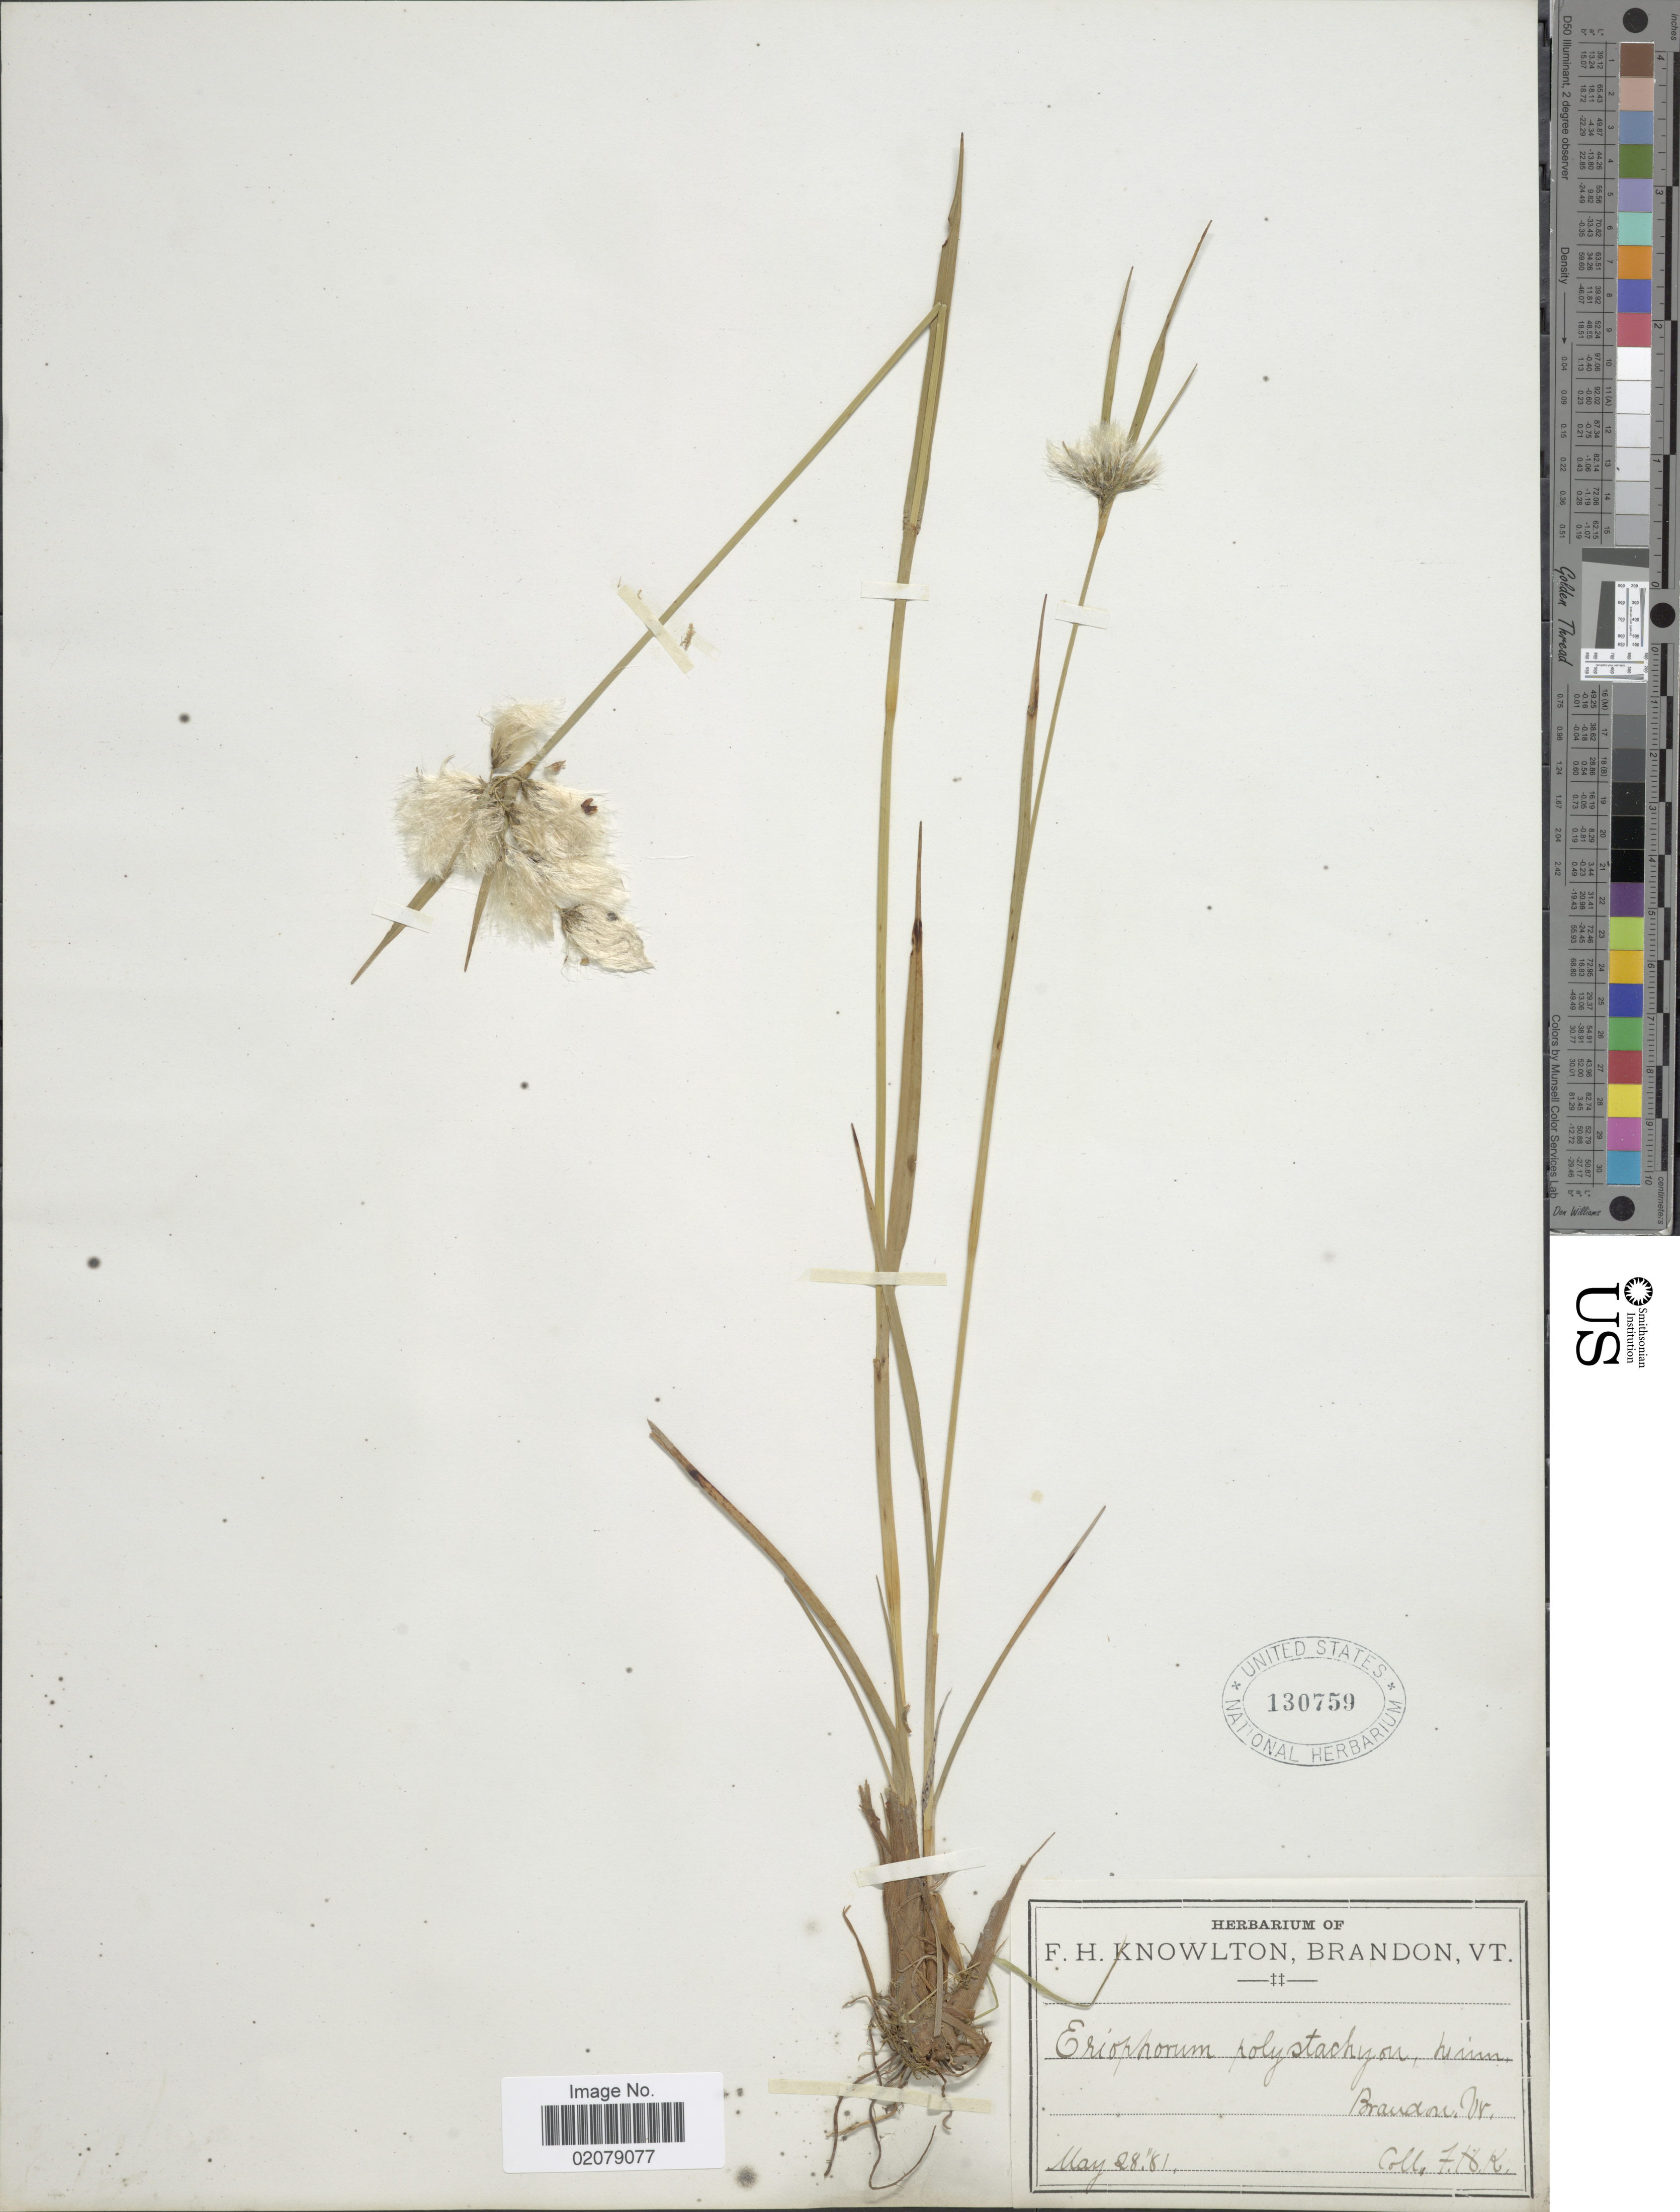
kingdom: Plantae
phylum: Tracheophyta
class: Liliopsida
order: Poales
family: Cyperaceae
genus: Eriophorum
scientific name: Eriophorum viridicarinatum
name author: (Englem.) Fernald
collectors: F. H. Knowlton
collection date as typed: Transcribed d/m/y: 28/5/81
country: United States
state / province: Vermont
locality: Brandon, VT.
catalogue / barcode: US 130759